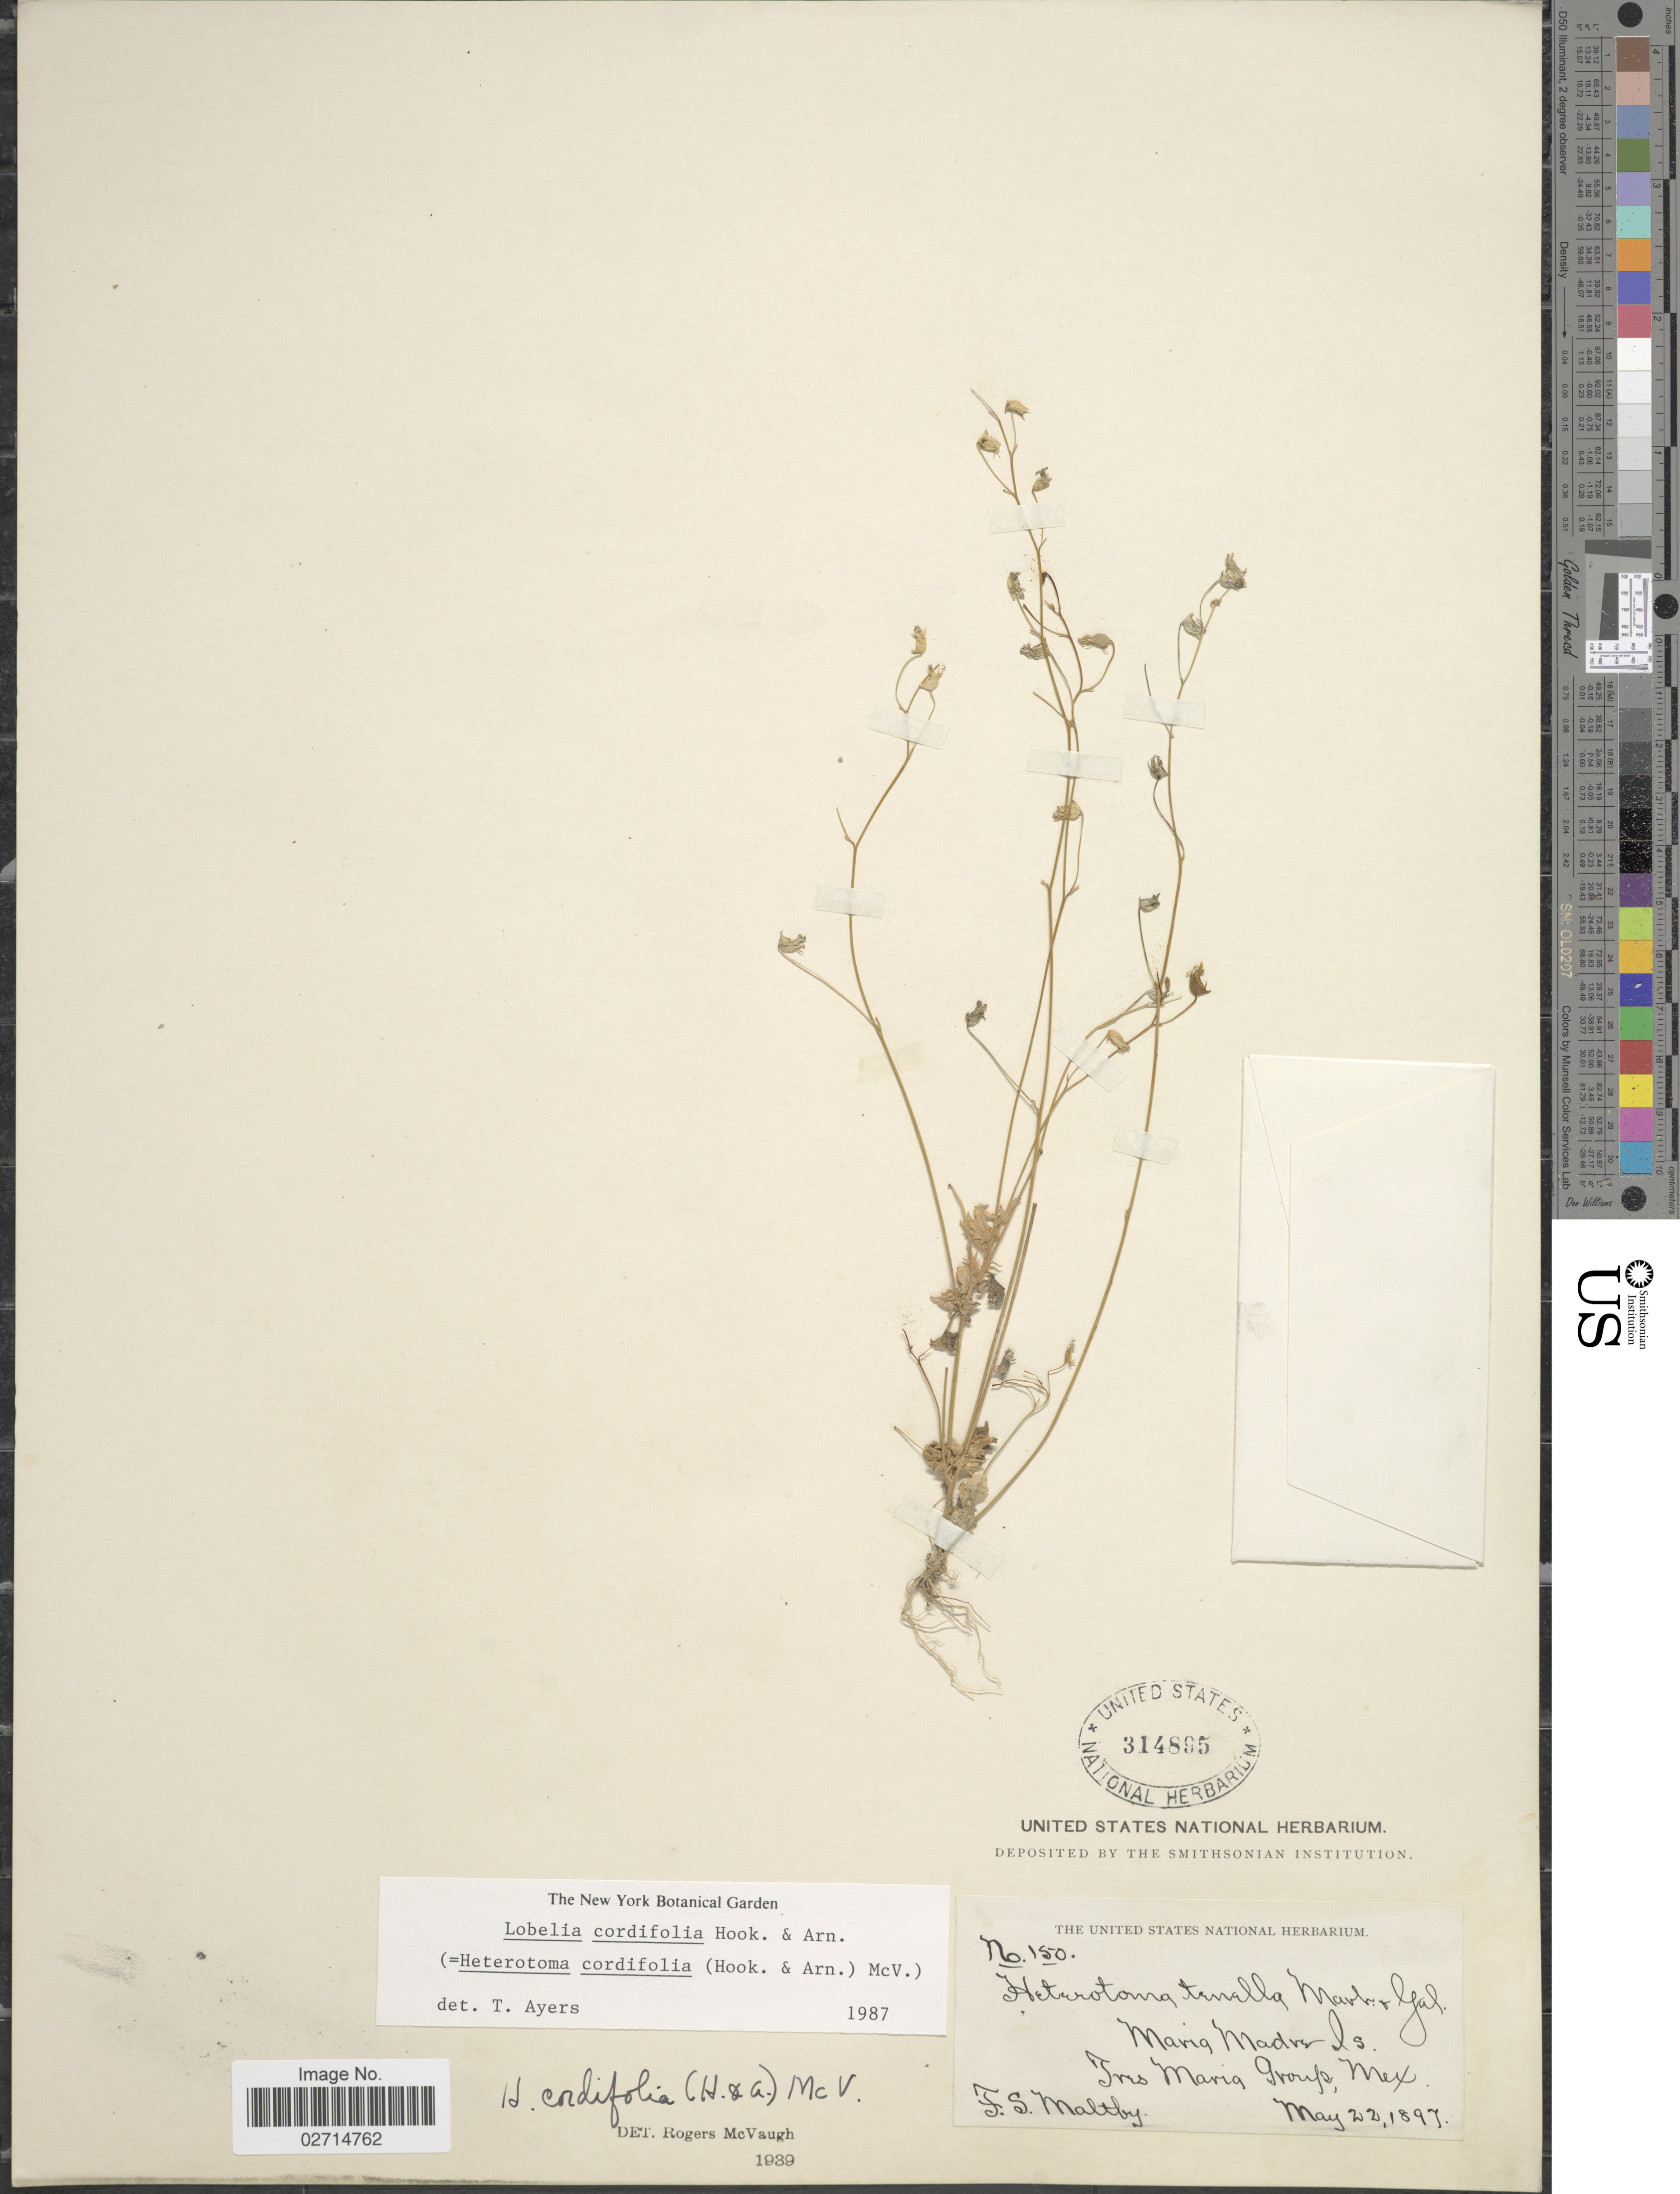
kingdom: Plantae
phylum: Tracheophyta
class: Magnoliopsida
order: Asterales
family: Campanulaceae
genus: Lobelia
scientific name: Lobelia cordifolia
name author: Hook. & Arn.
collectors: F. S. Maltby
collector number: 150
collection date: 1897-05-22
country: Mexico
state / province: Nayarit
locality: Maria Madre Is. Tres Maria Group.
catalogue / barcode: US 314895